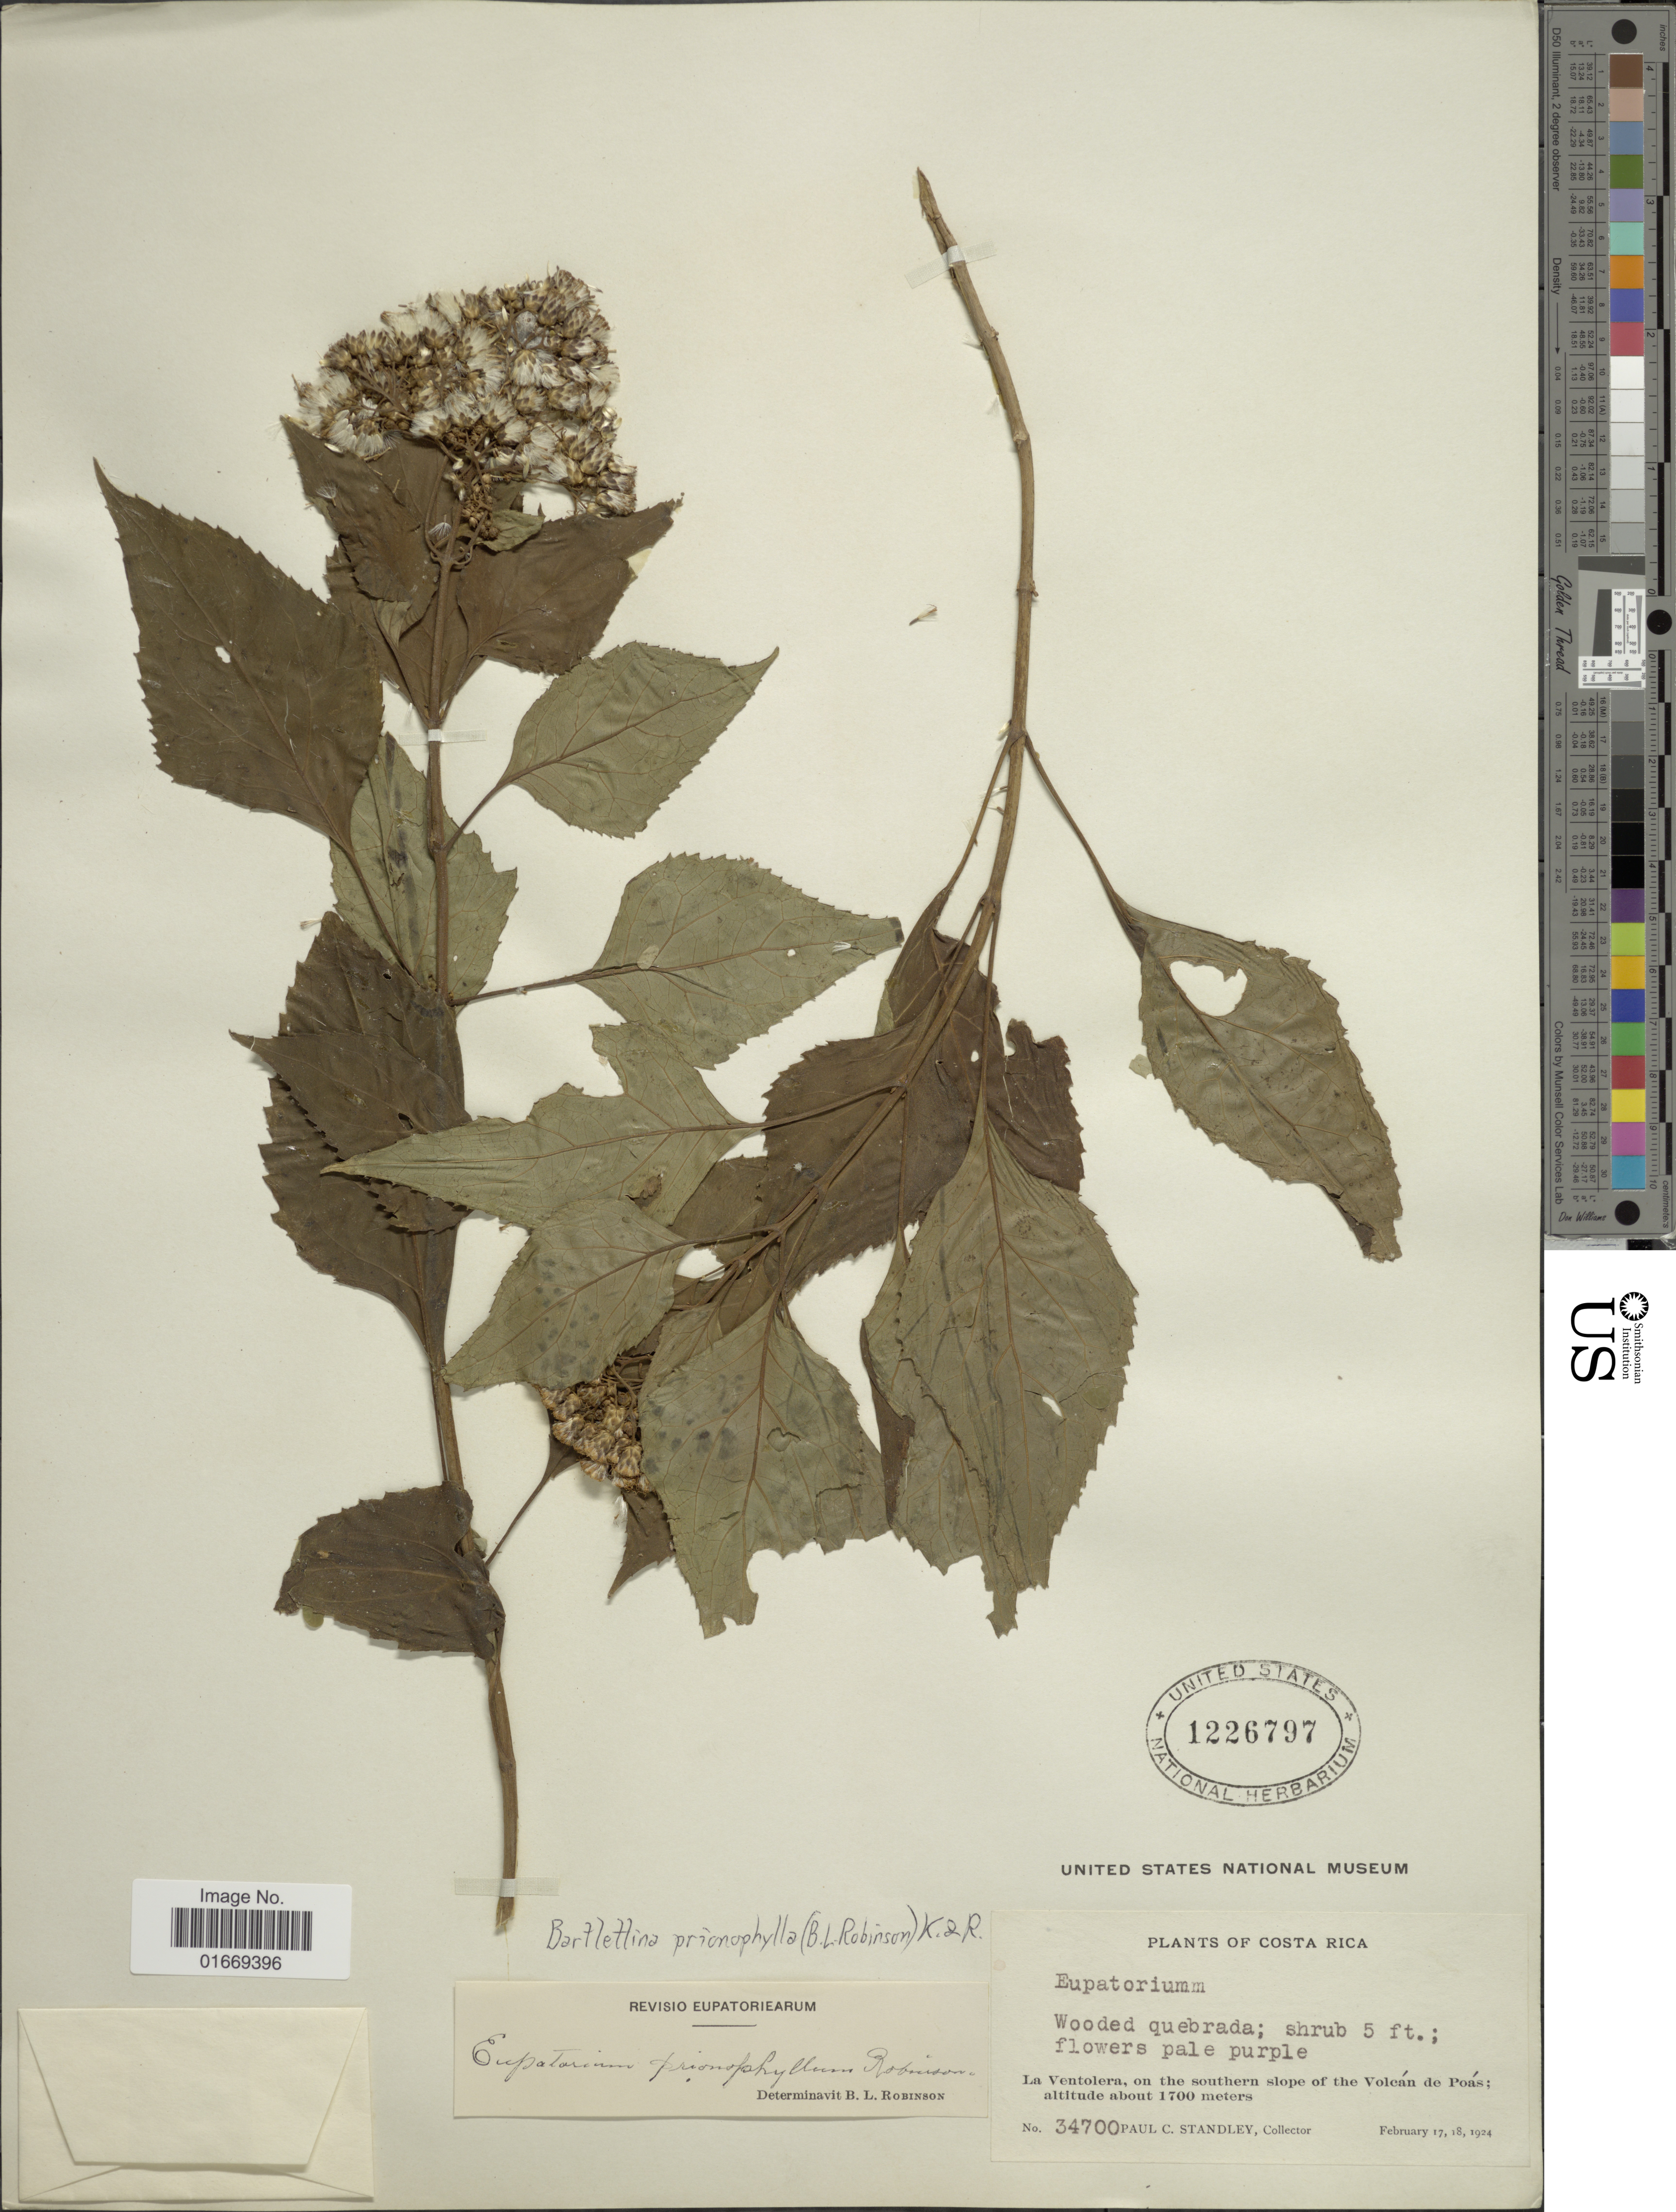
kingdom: Plantae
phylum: Tracheophyta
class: Magnoliopsida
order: Asterales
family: Asteraceae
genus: Bartlettina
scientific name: Bartlettina prionophylla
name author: (B.L. Rob.) R.M. King & H. Rob.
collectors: P. C. Standley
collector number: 34700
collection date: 1924-02-17/1924-02-18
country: Costa Rica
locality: La Ventolera, on the southern slope of the Volcán de Poás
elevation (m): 1700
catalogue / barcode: US 1226797